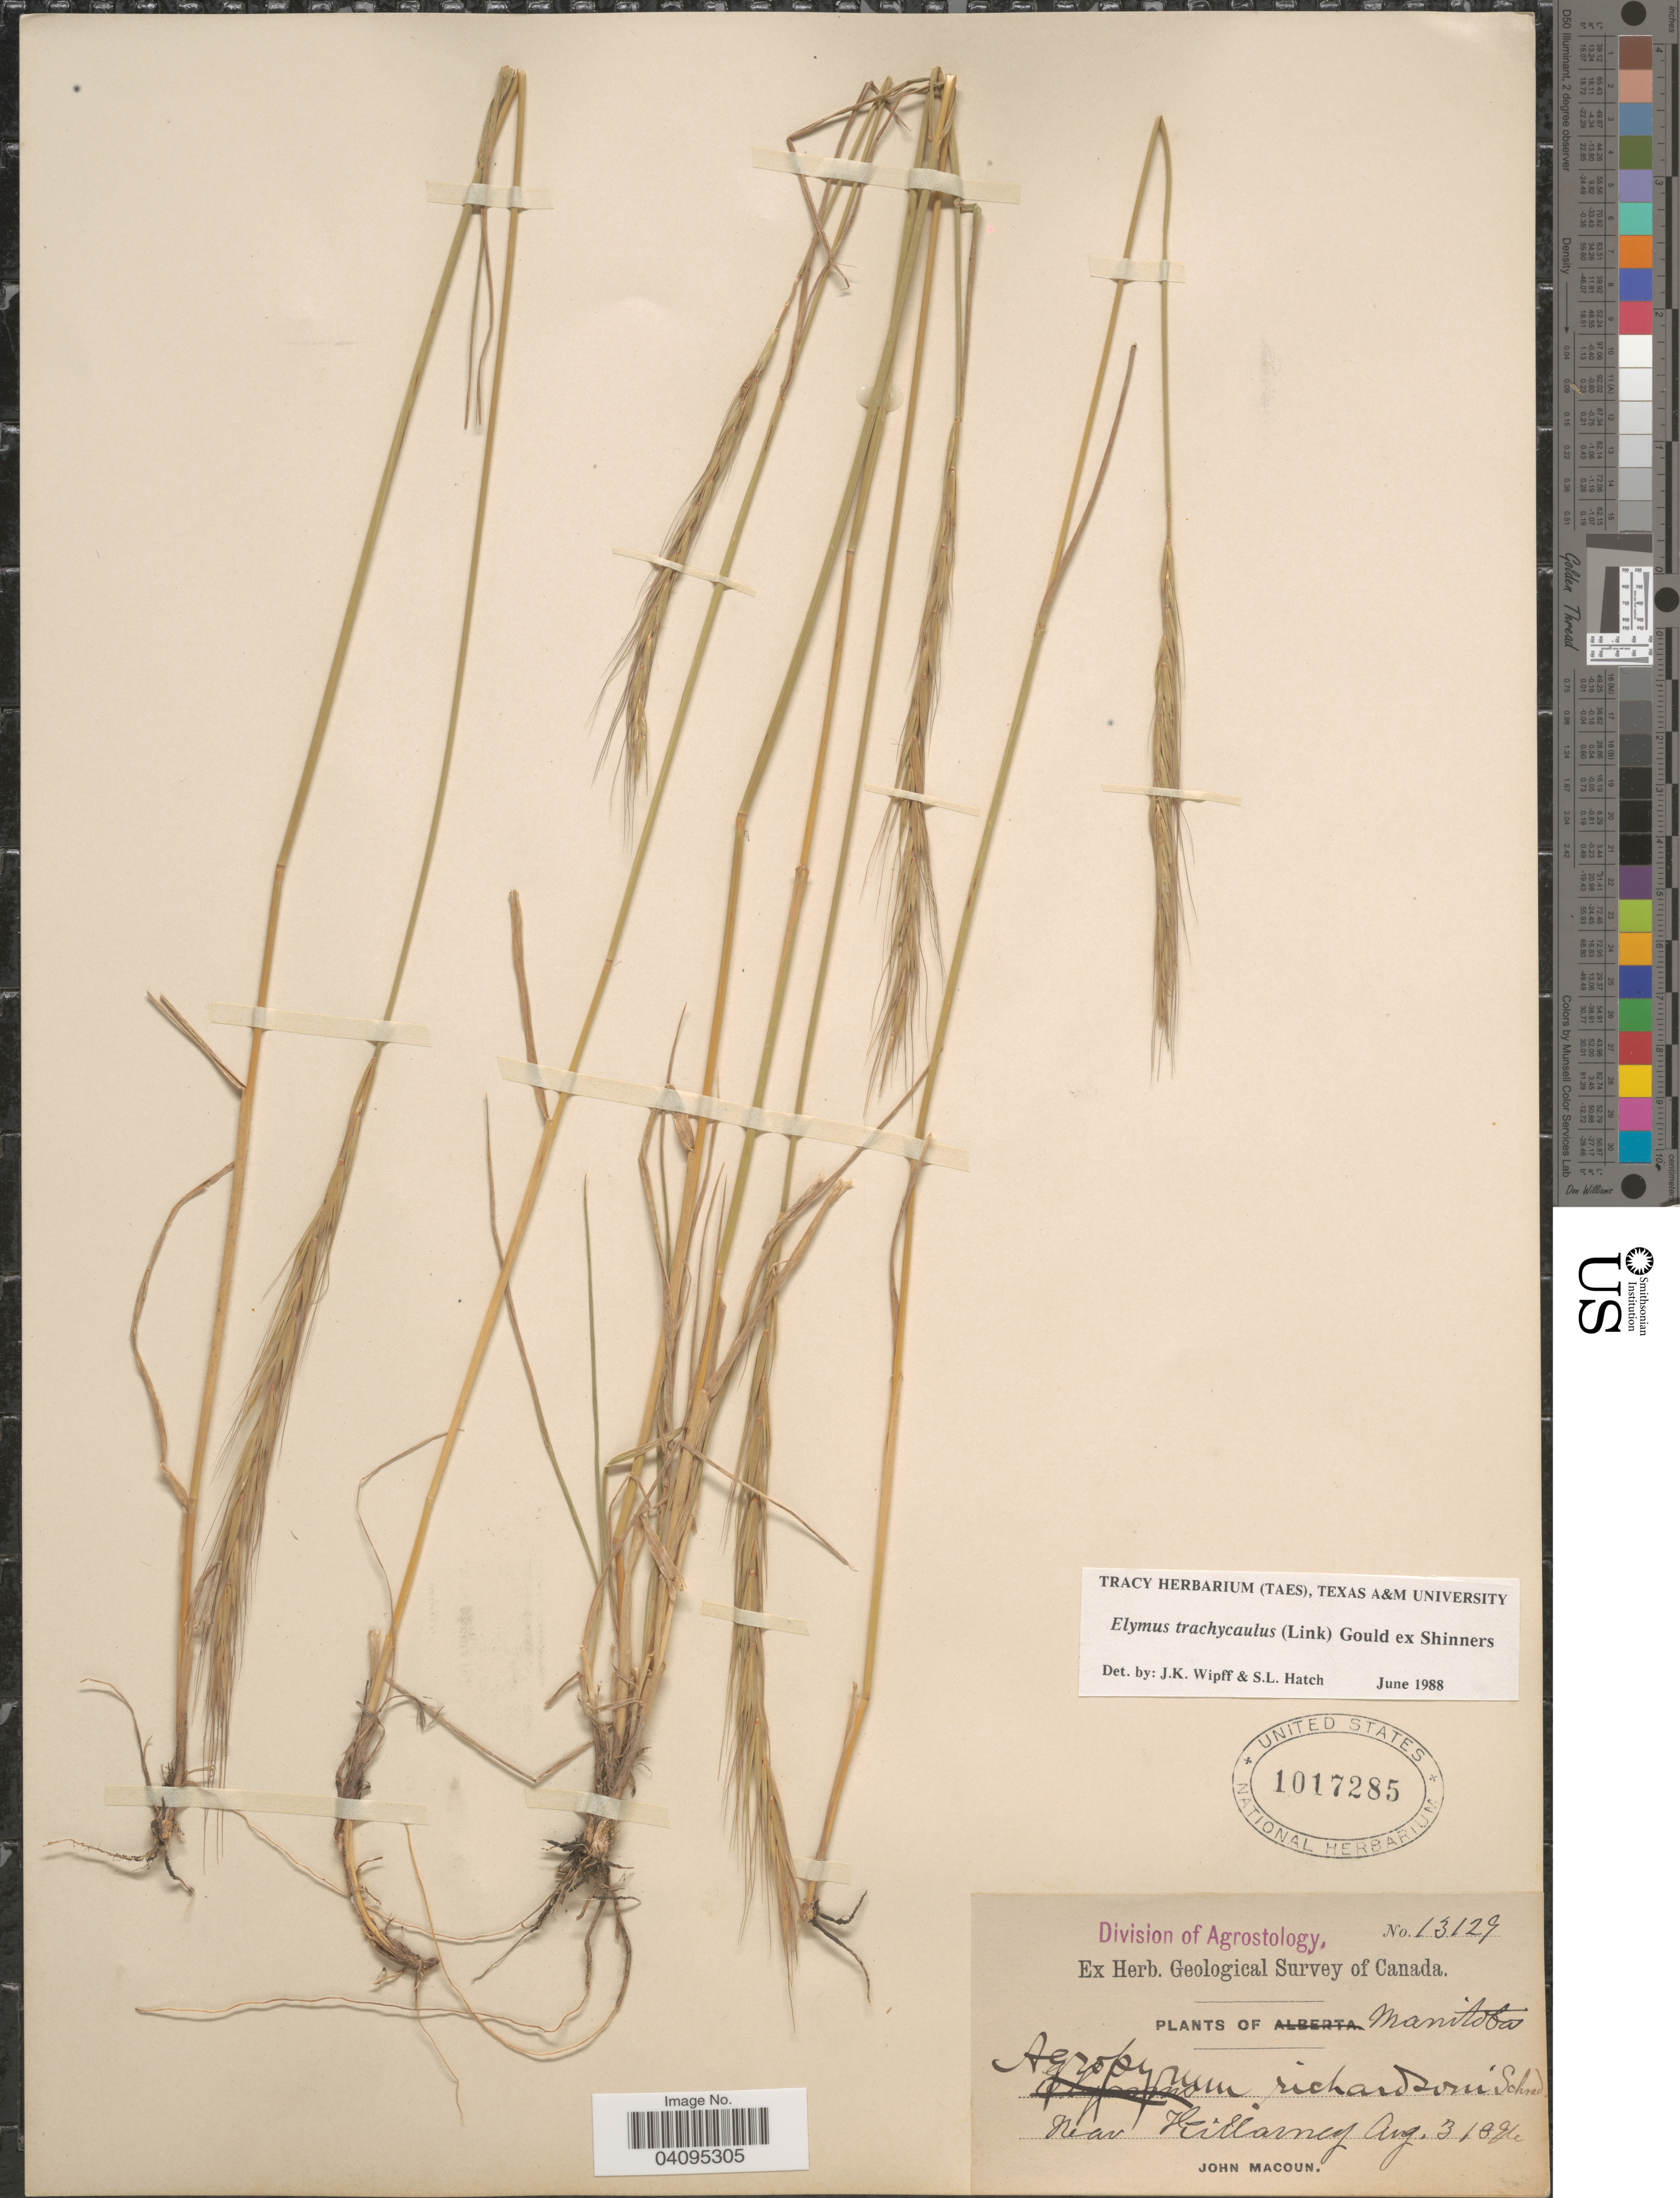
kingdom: Plantae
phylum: Tracheophyta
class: Liliopsida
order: Poales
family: Poaceae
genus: Elymus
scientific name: Elymus trachycaulus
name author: (Link) Gould ex Shinners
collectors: J. Macoun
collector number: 13129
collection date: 1896-08-03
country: Canada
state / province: Manitoba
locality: Geological Survey of Canada. Near Killarney.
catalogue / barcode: US 1017285